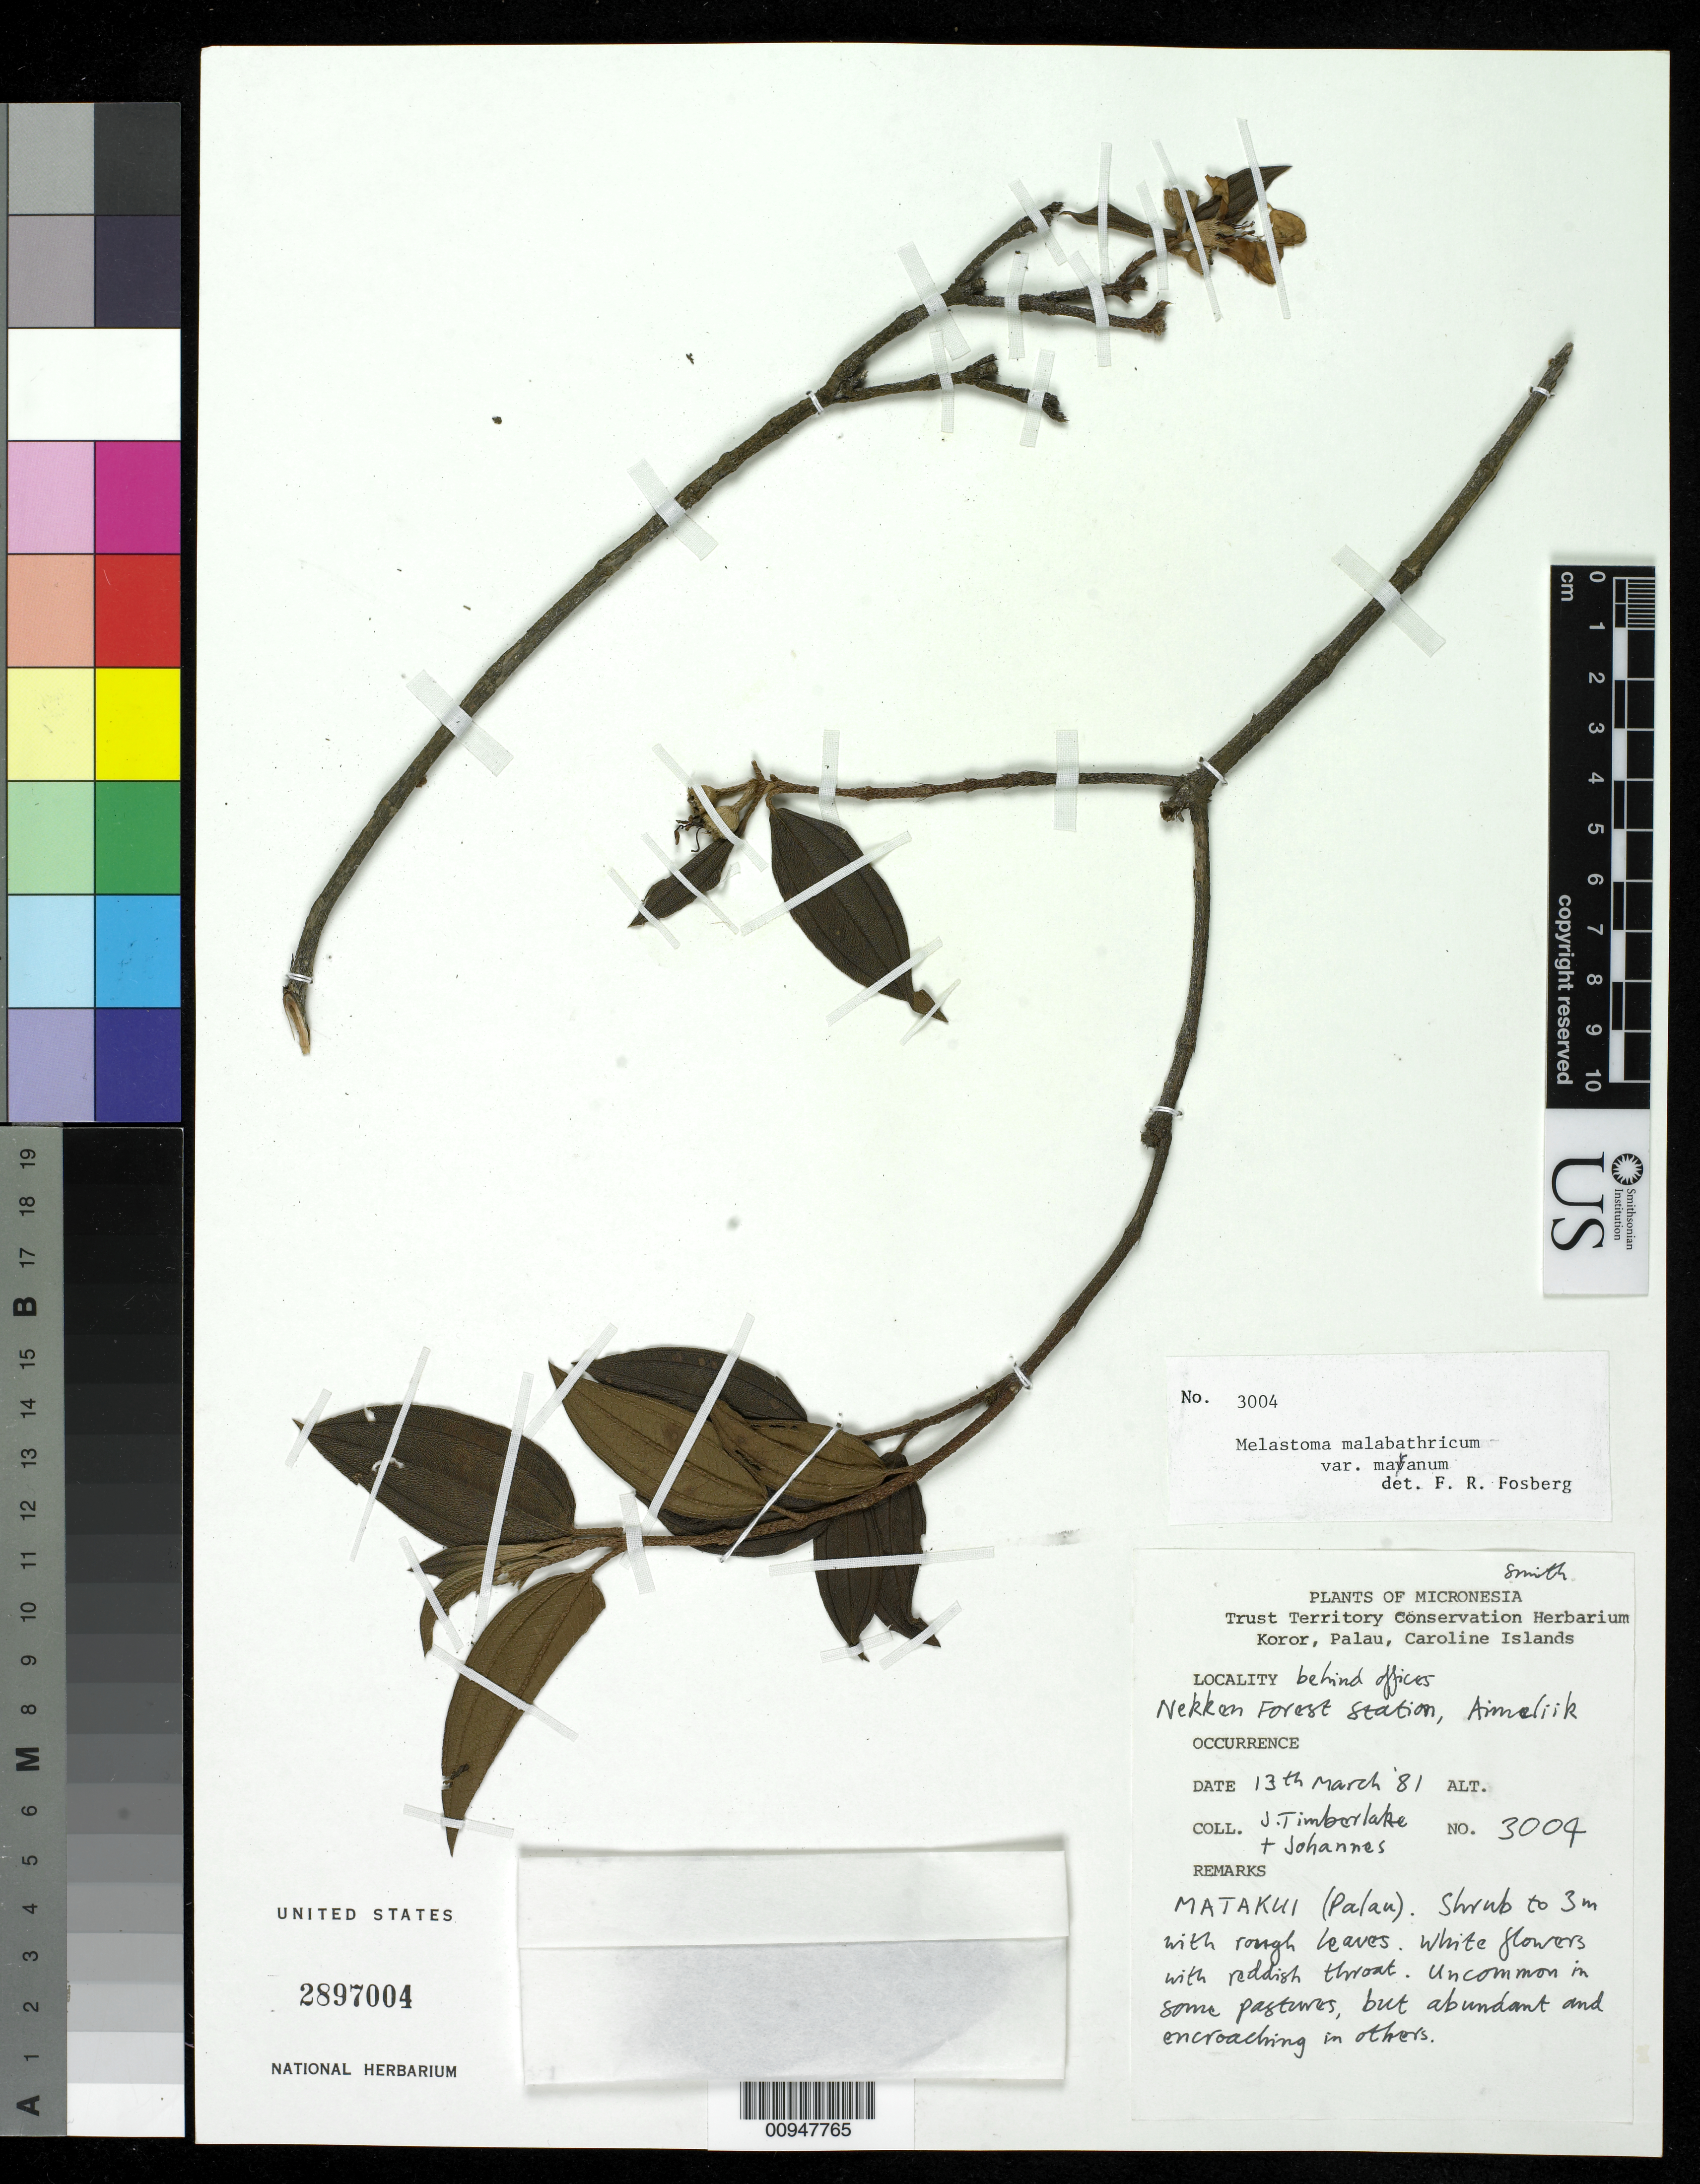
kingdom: Plantae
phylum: Tracheophyta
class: Magnoliopsida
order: Myrtales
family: Melastomataceae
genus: Melastoma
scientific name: Melastoma malabathricum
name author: L.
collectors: J. Timberlake & T. Johannes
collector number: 3004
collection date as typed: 13 Mar 1981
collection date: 1981-03-13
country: Palau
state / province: Aimeliik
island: Babeldaob [Babelthuap]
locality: Behind offices Nekkan Forest Station, Aimeliik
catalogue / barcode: US 2897004